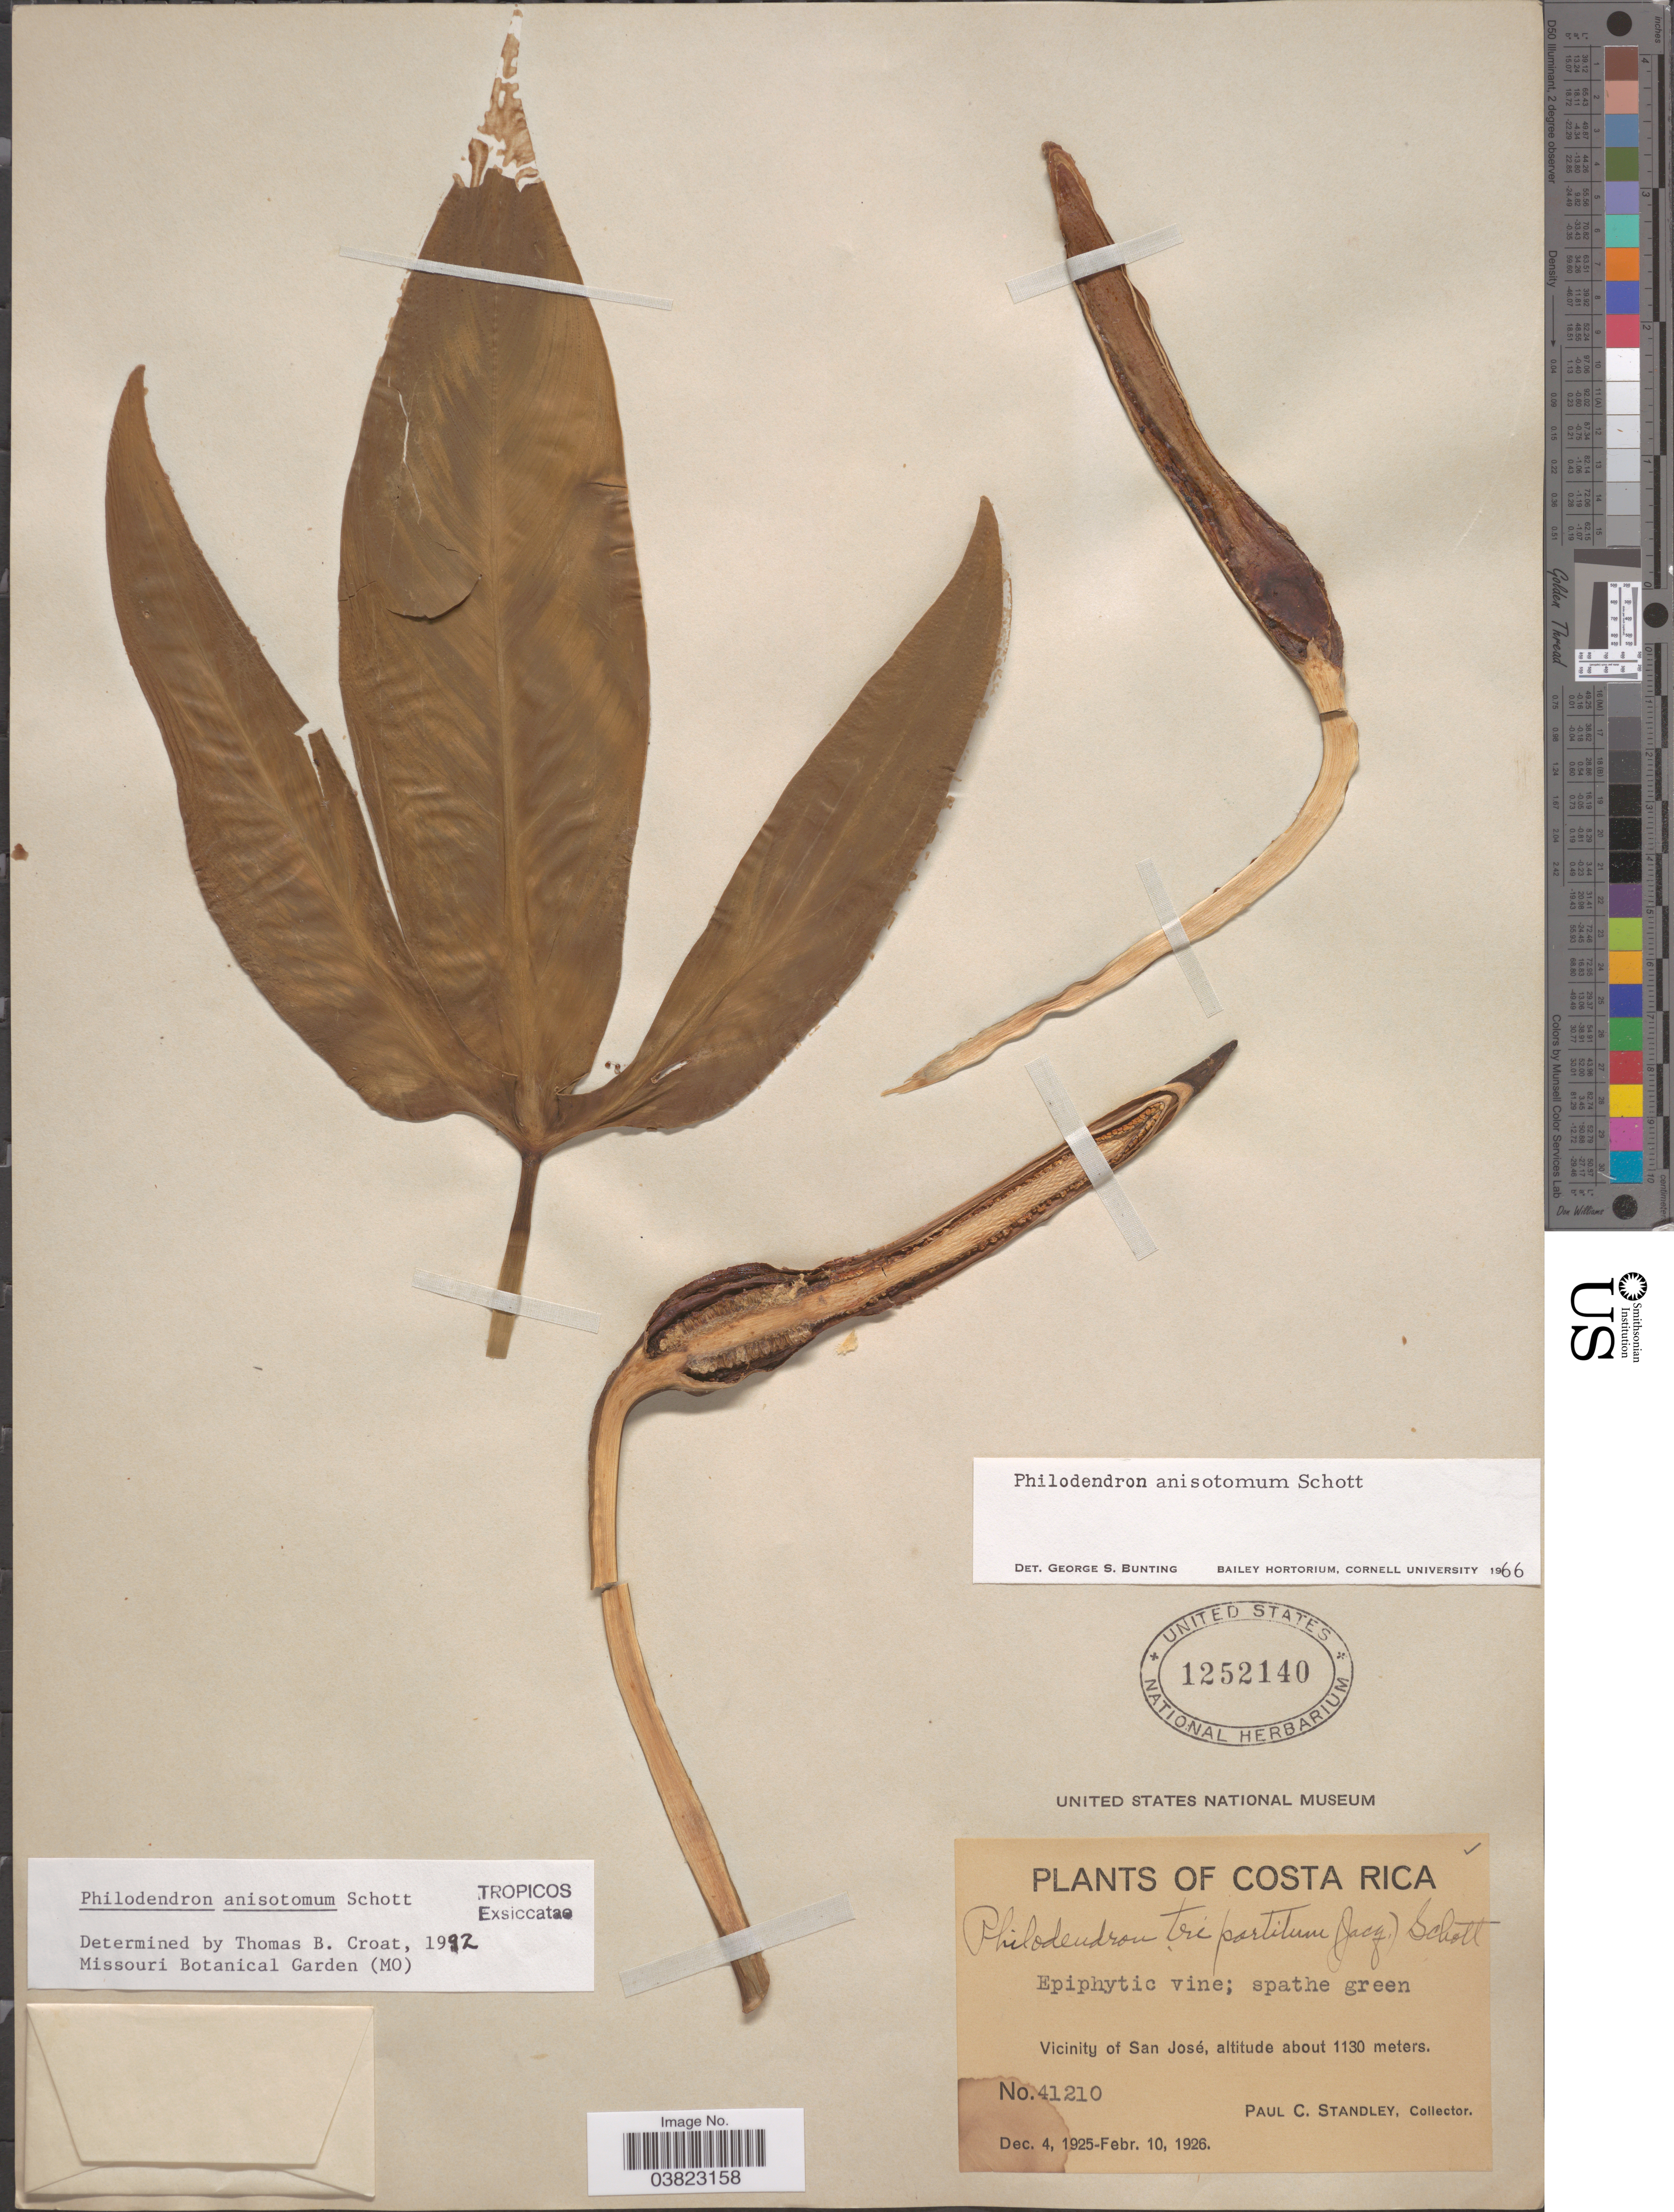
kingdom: Plantae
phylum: Tracheophyta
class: Liliopsida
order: Alismatales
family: Araceae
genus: Philodendron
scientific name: Philodendron anisotomum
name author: Schott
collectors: P. C. Standley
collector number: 41210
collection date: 1925-12-04/1926-02-10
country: Costa Rica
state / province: San José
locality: Vicinity of San José.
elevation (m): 1130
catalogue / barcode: US 1252140